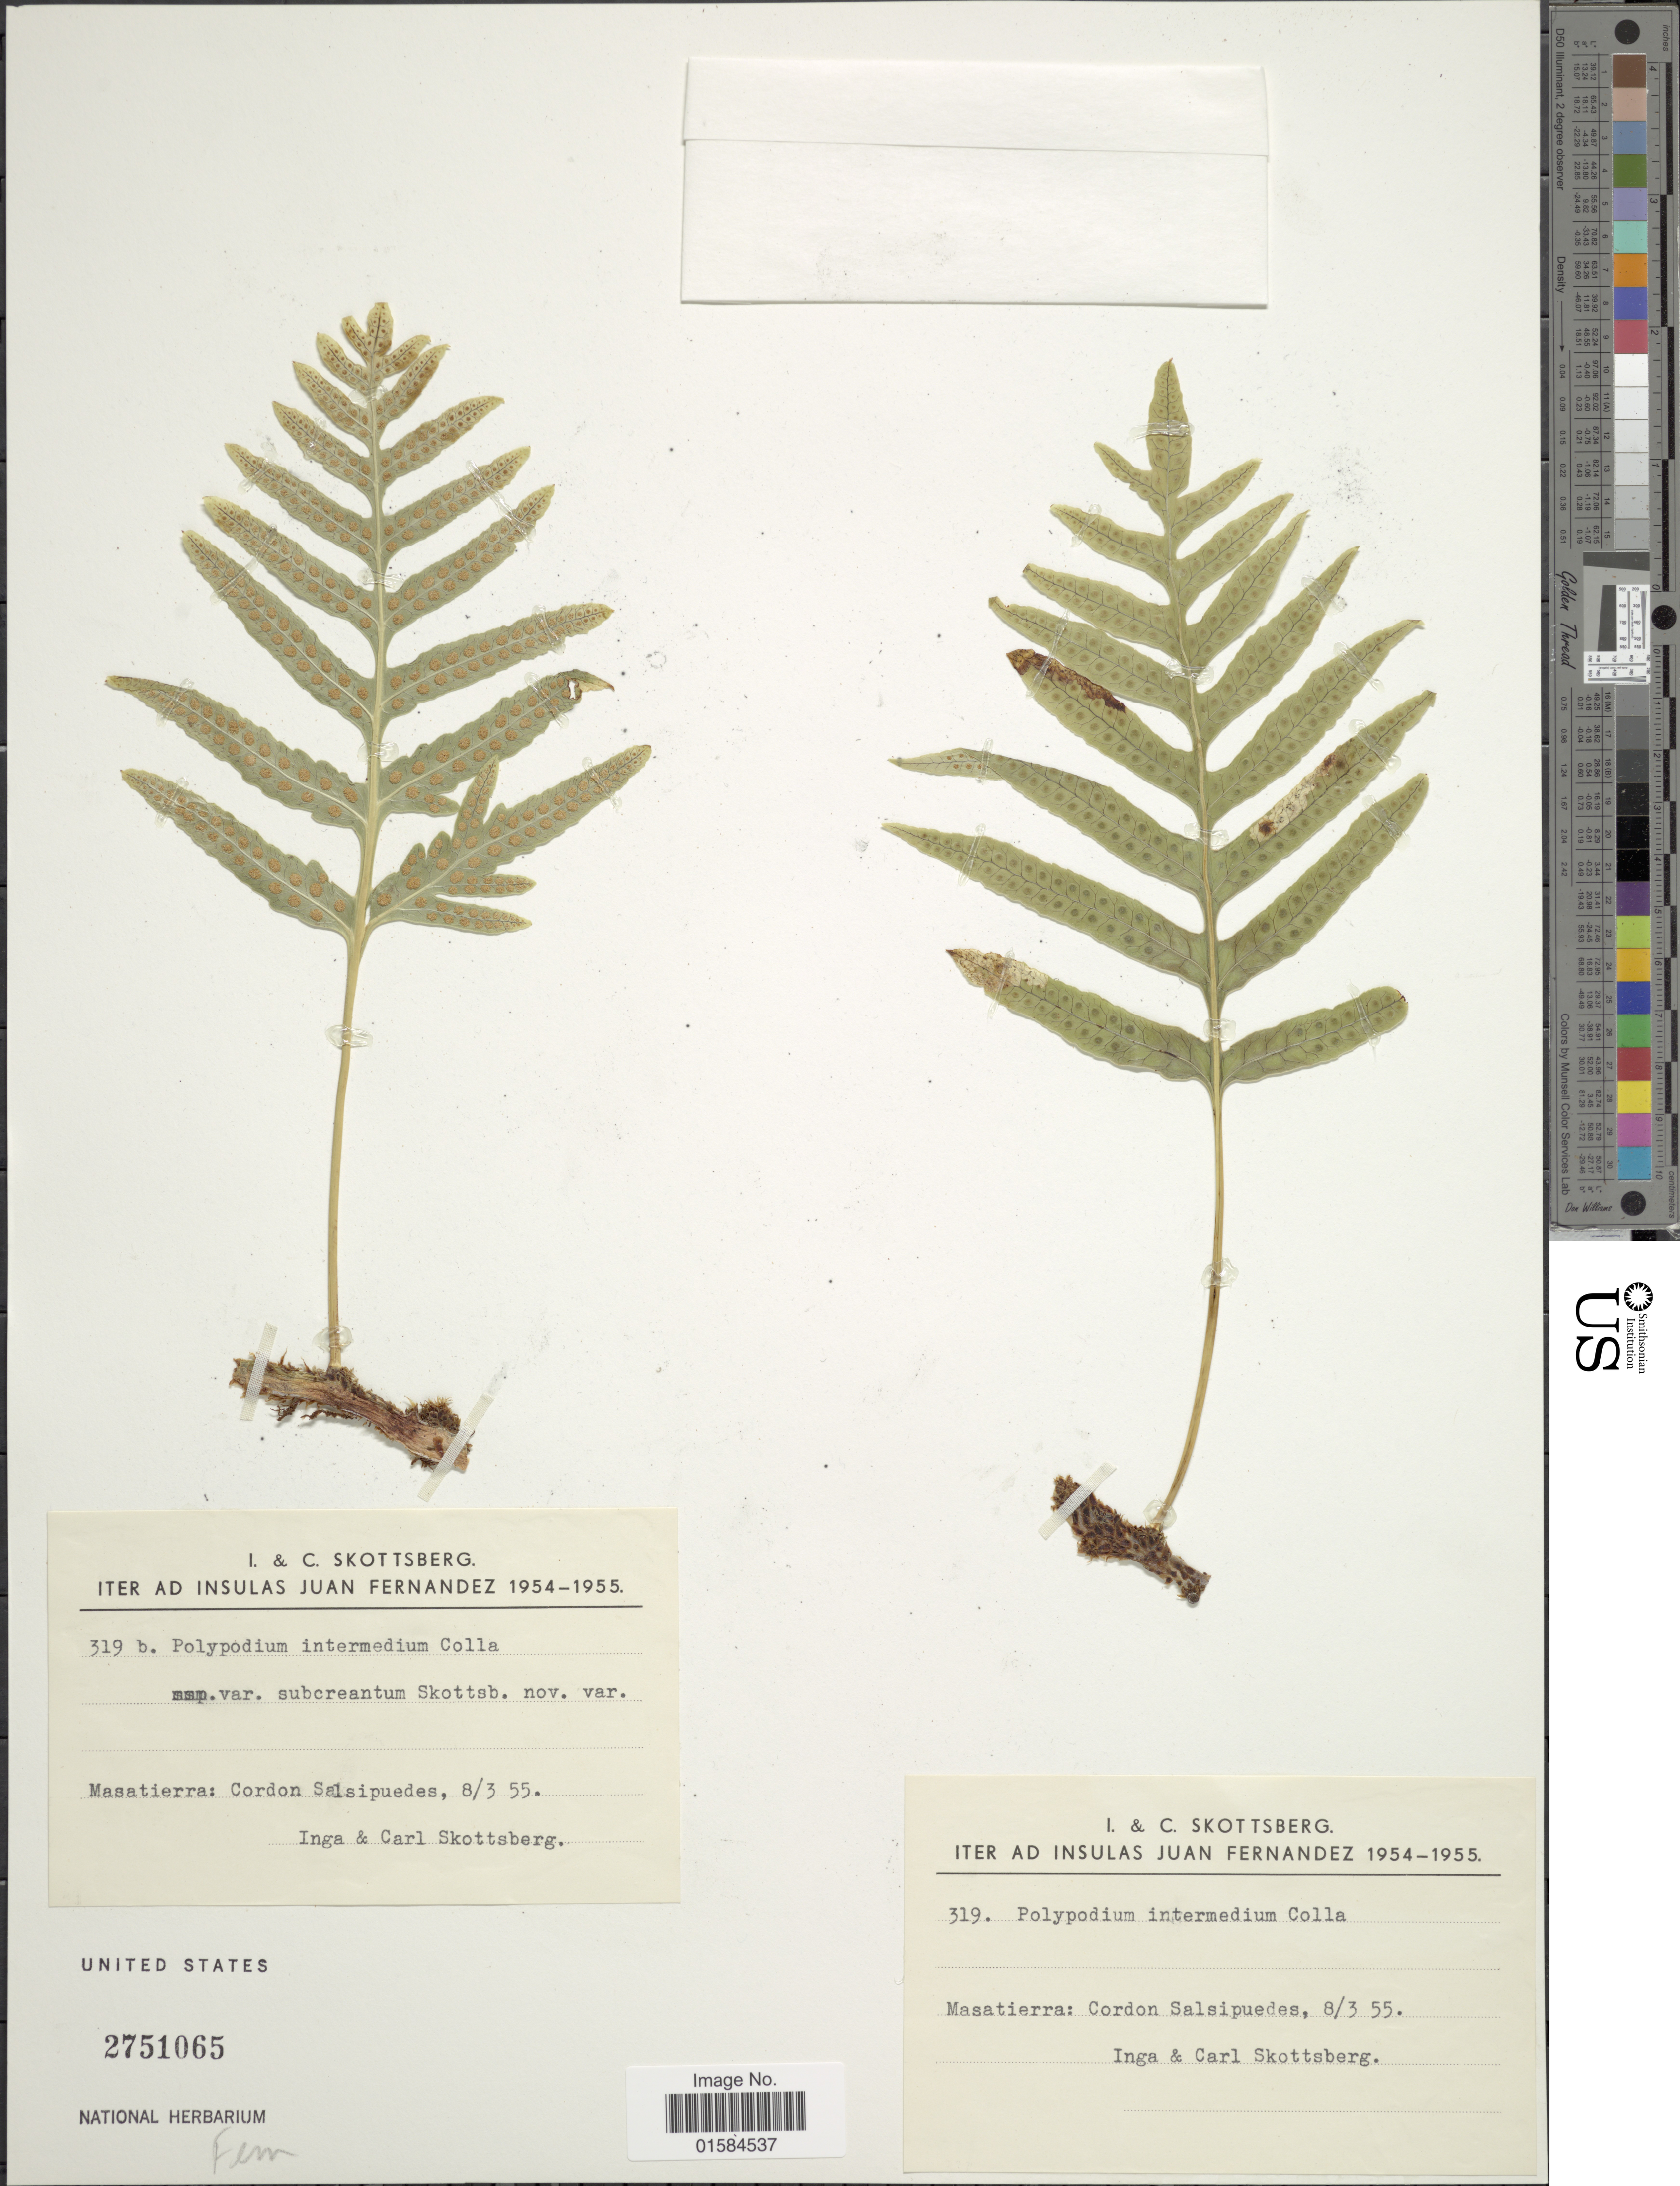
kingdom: Plantae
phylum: Tracheophyta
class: Polypodiopsida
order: Polypodiales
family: Polypodiaceae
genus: Synammia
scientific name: Synammia intermedia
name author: (Colla) G. Kunkel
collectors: I. Skottsberg & C. Skottsberg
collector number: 319/319b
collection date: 1955-03-08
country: Chile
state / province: Valparaíso (V)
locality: Insulas Juan Fernandez, Masatierra: Cordon Salsipuedes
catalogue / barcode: US 2751065